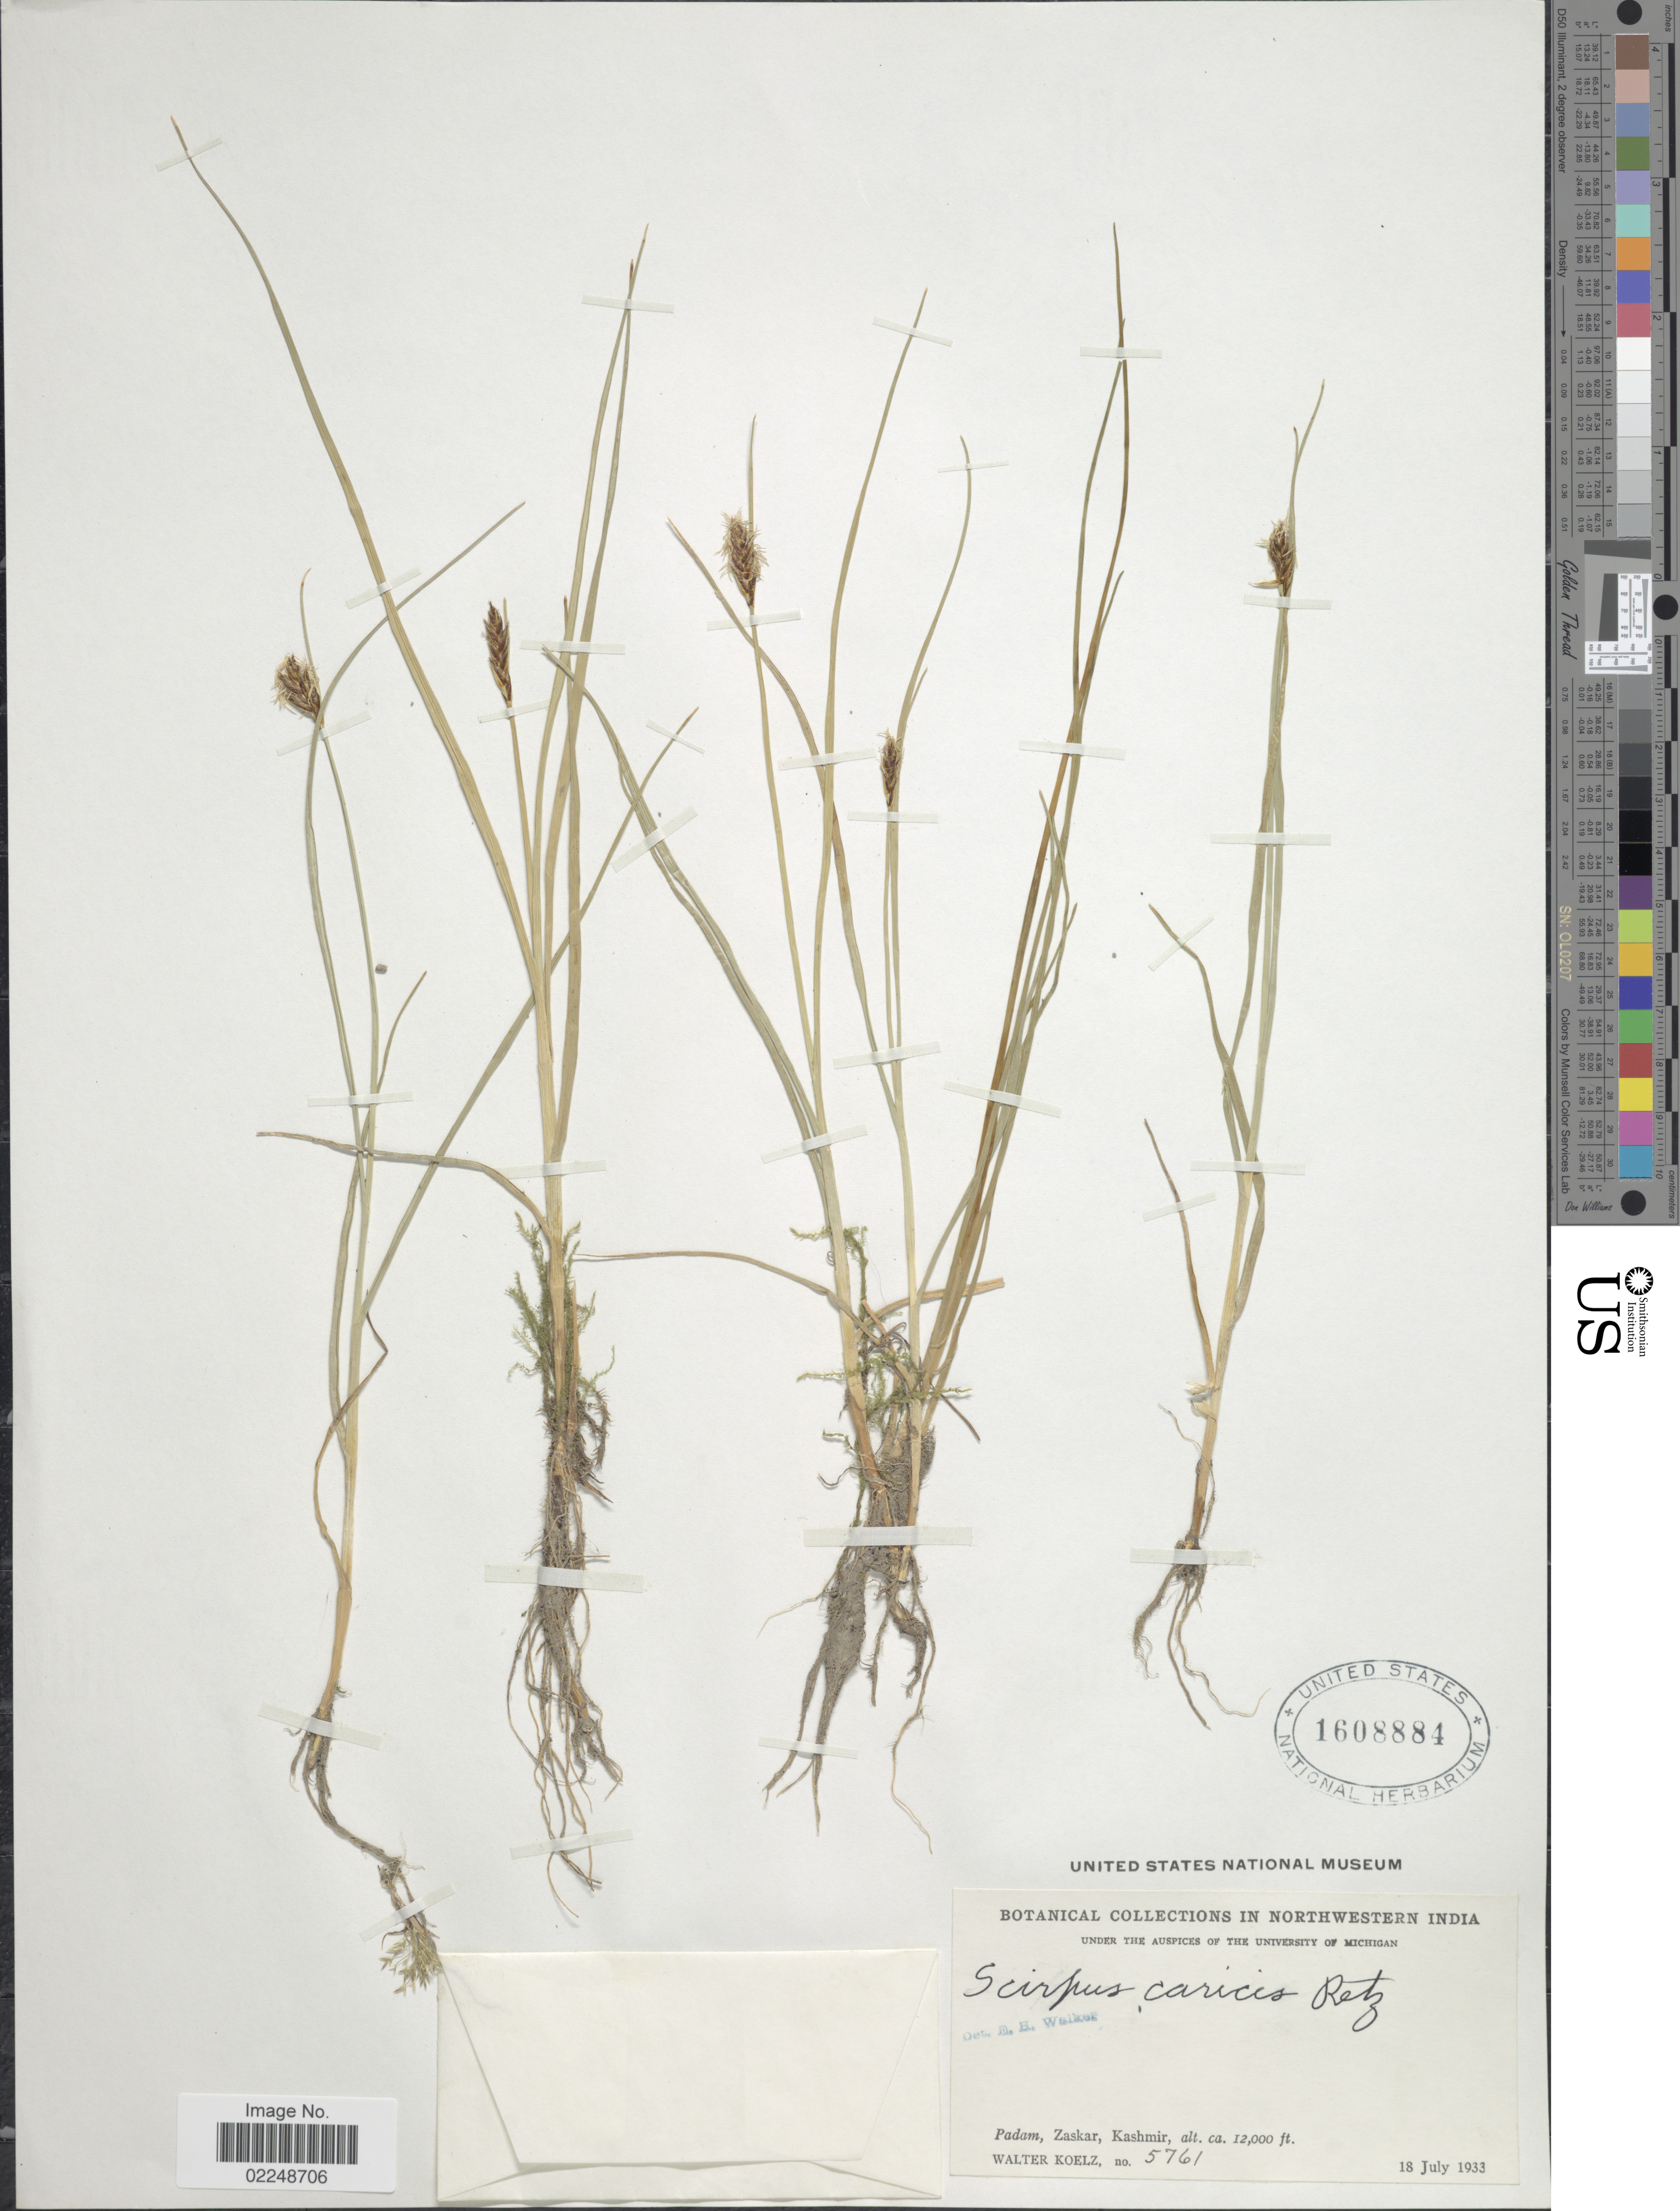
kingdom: Plantae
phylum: Tracheophyta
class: Liliopsida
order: Poales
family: Cyperaceae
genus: Blysmus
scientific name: Blysmus compressus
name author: (L.) Panzer ex Link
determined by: Strong, Mark T., (BOT), Smithsonian Institution - National Museum of Natural History (UNITED STATES)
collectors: W. N. Koelz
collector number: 5761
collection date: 1933-07-18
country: India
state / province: Jammu and Kashmir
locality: Padam, Zaskar, Kashmir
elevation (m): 3658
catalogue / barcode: US 1608884